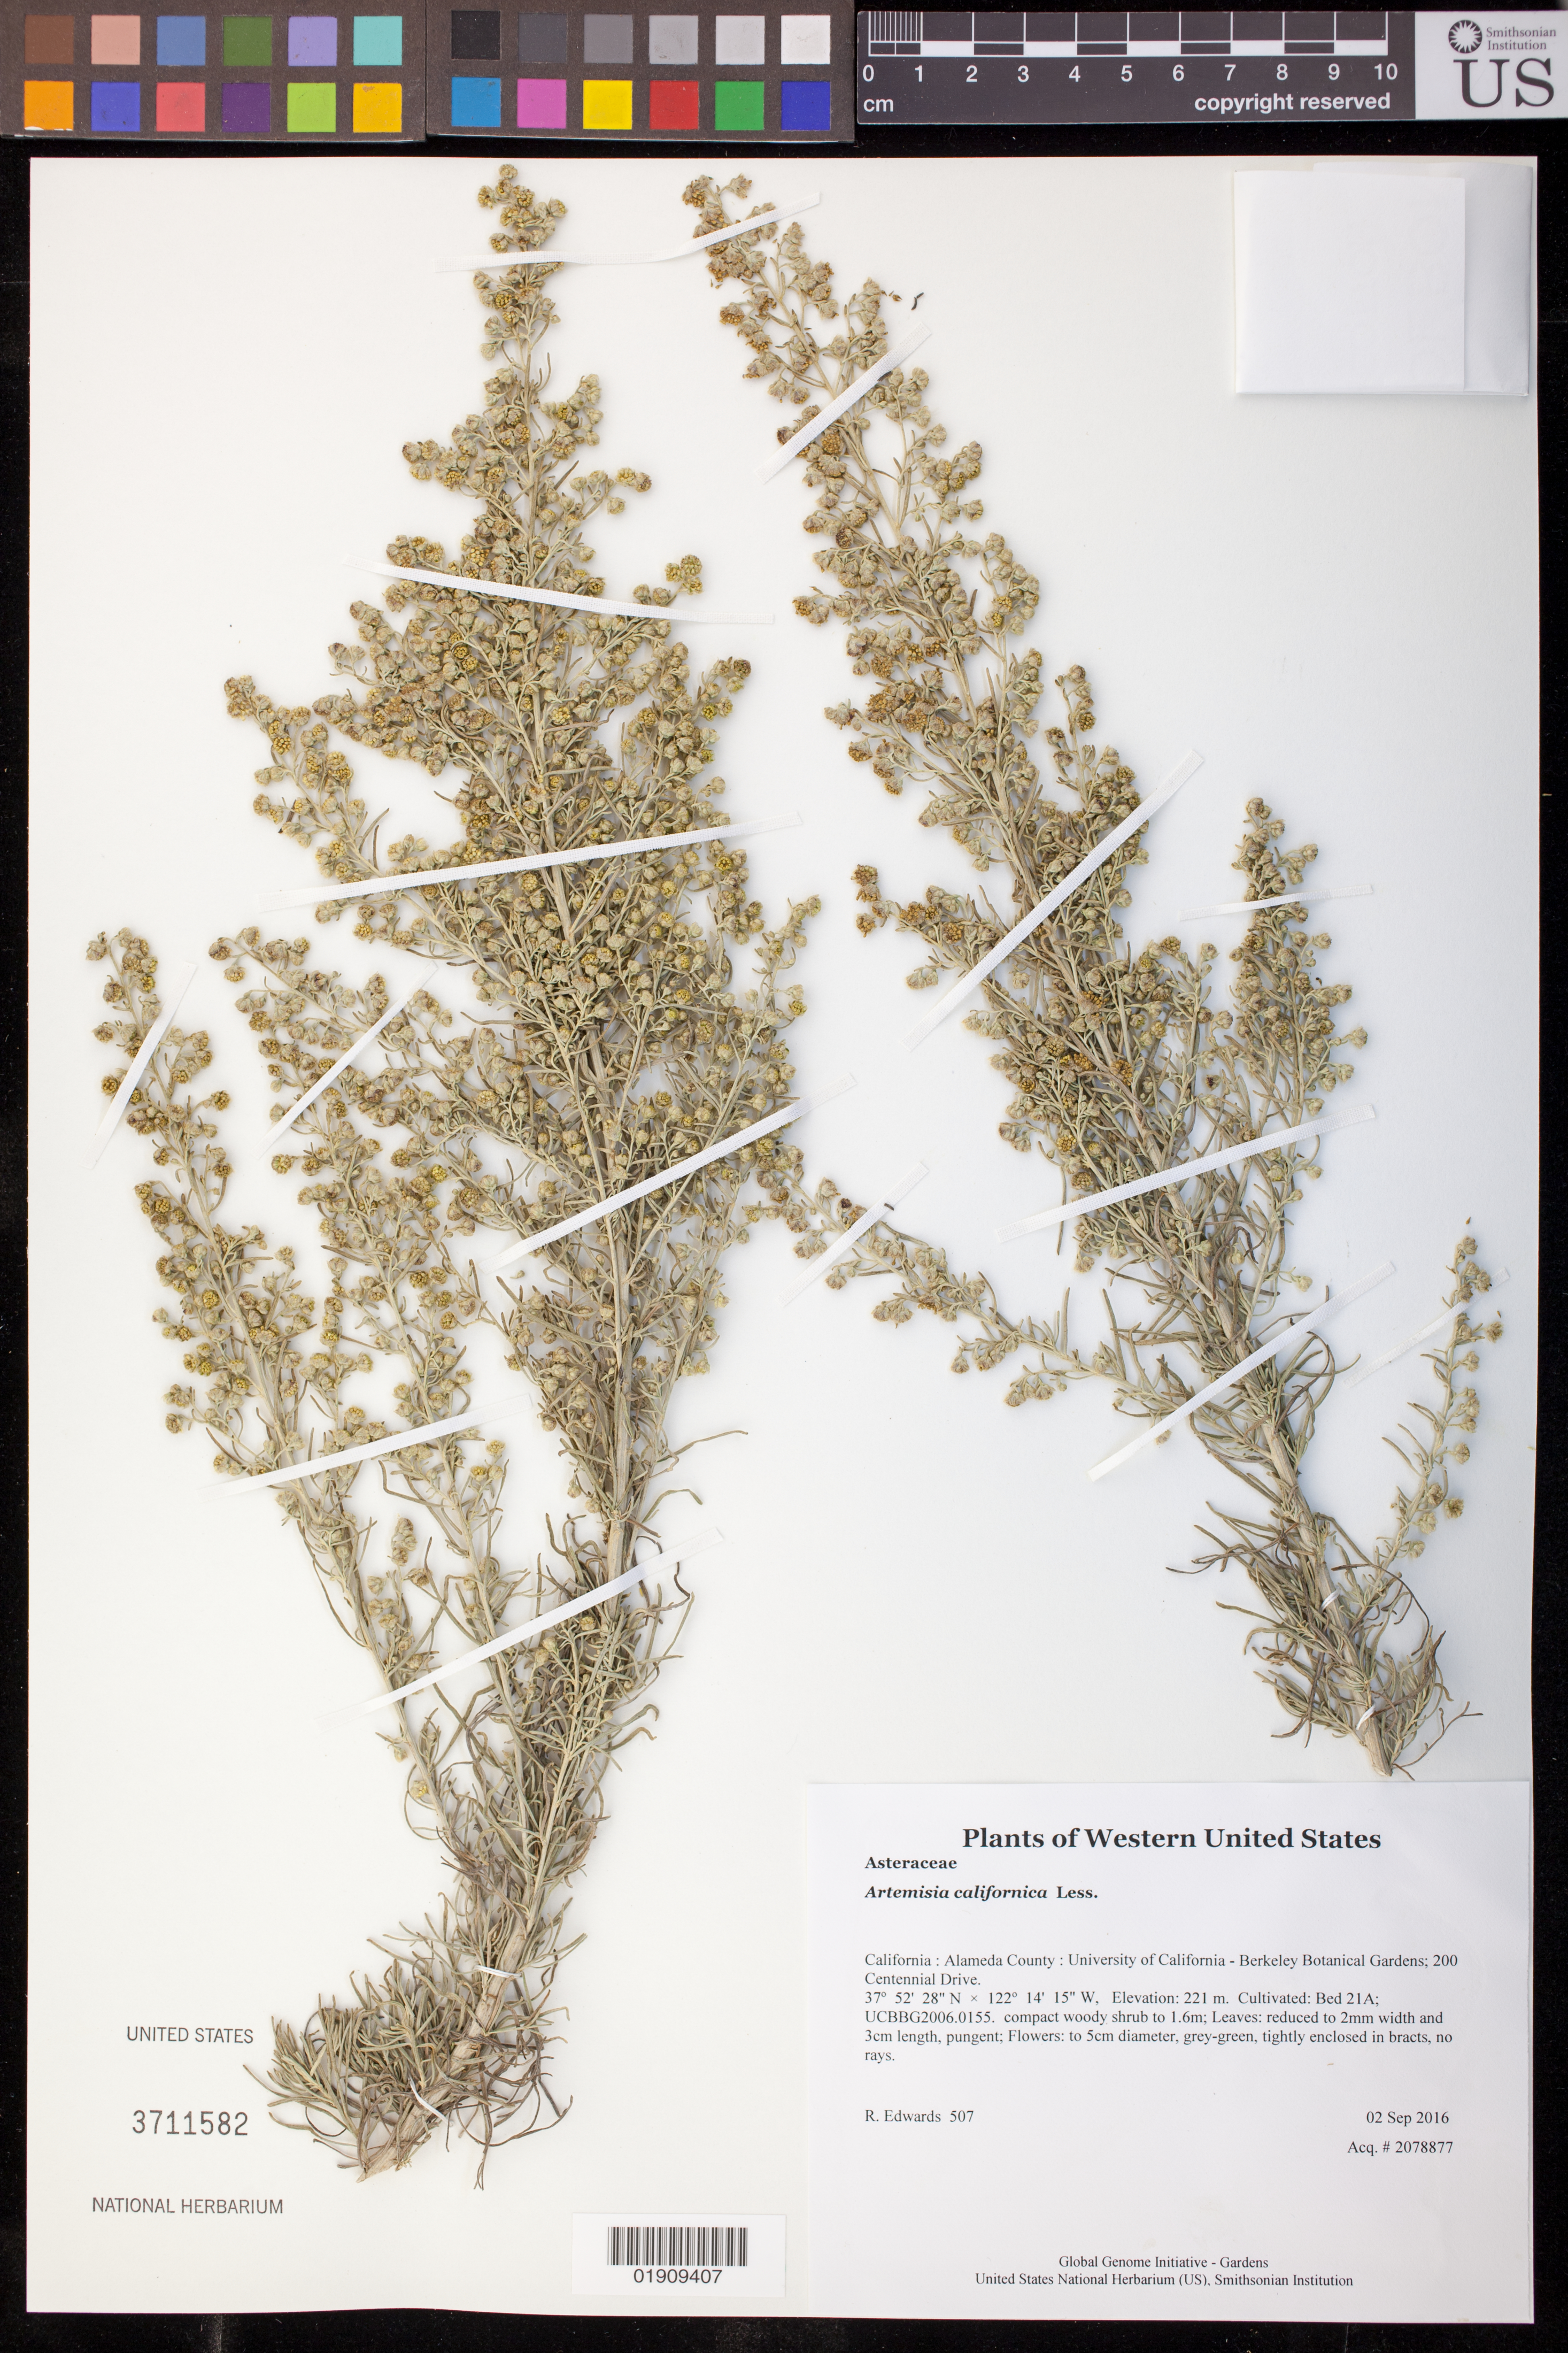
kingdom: Plantae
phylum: Tracheophyta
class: Magnoliopsida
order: Asterales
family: Asteraceae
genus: Artemisia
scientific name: Artemisia californica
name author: Less.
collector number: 507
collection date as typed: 2 September 2016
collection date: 2016-09-02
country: United States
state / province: California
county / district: Alameda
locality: University of California - Berkeley Botanical Gardens; 200 Centennial Drive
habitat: Cultivated: Bed 21A; UCBBG2006.0155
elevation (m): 221.2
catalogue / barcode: US 3711582